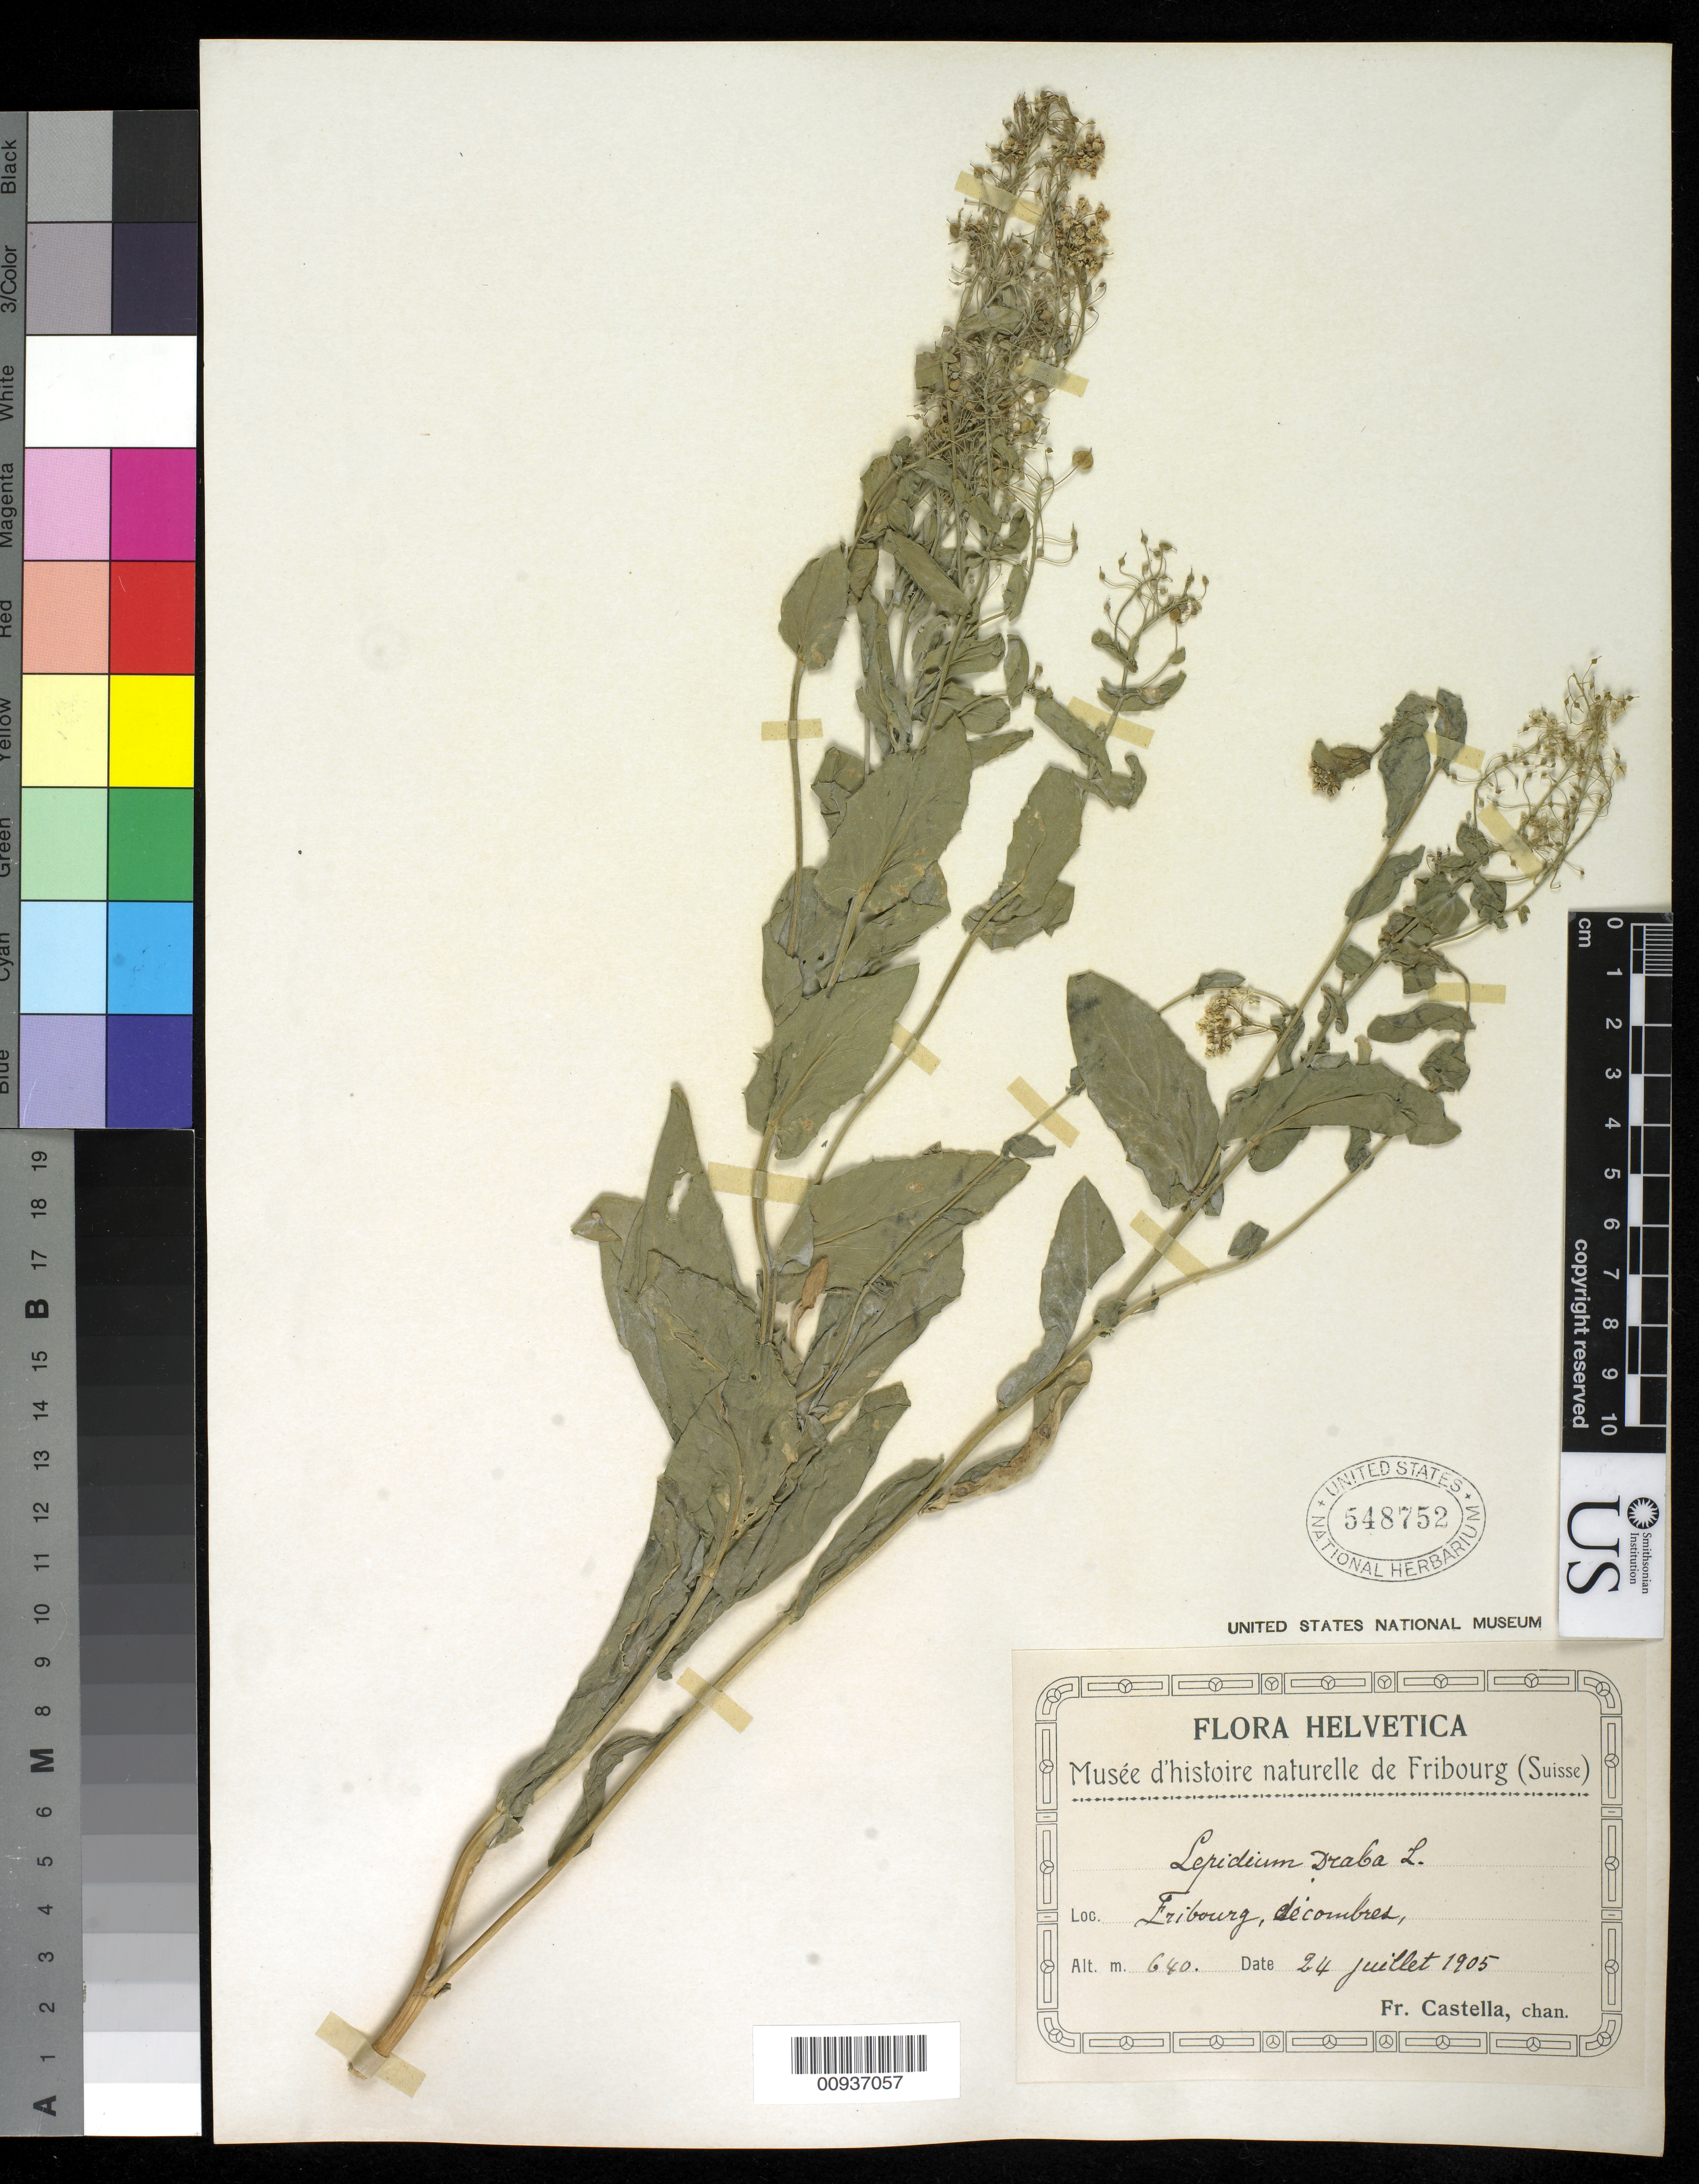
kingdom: Plantae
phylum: Tracheophyta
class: Magnoliopsida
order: Brassicales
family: Brassicaceae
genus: Lepidium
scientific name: Lepidium draba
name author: L.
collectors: Fr. Castella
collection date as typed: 24 Jul 1905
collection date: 1905-07-24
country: Switzerland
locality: Fribourg, decombres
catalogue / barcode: US 548752